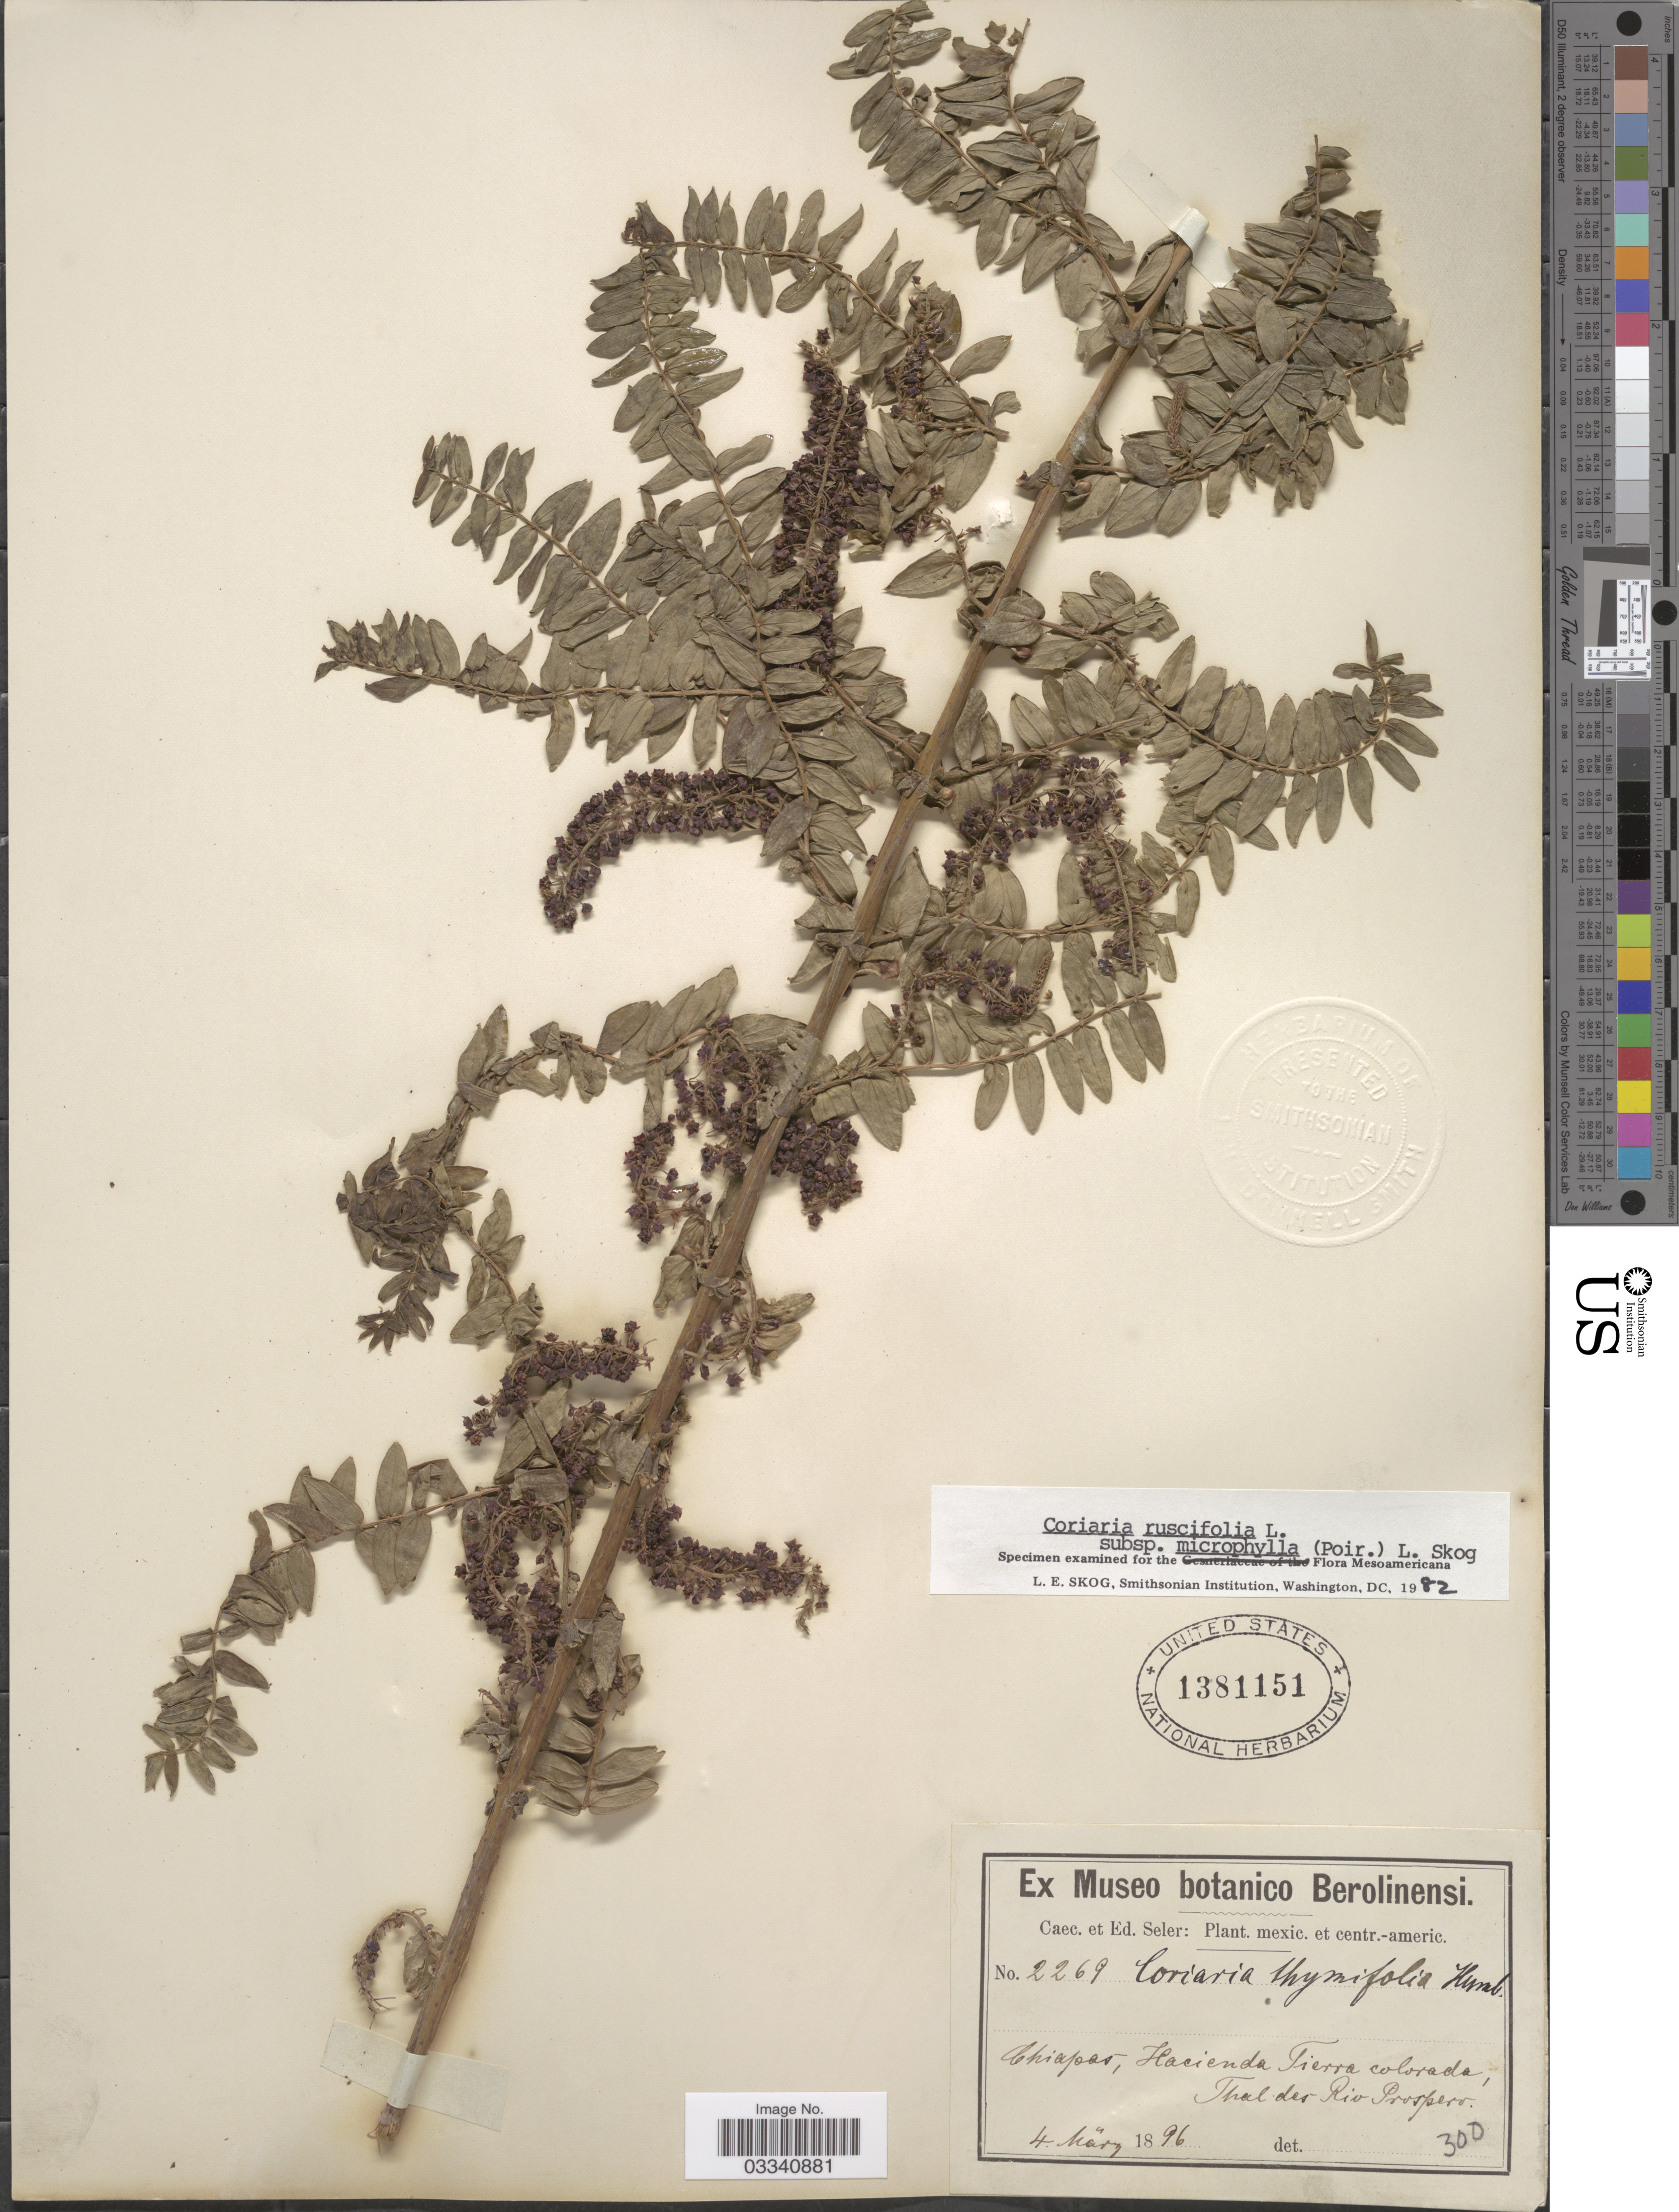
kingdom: Plantae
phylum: Tracheophyta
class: Magnoliopsida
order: Cucurbitales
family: Coriariaceae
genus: Coriaria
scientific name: Coriaria ruscifolia subsp. microphylla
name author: (Poir.) L.E. Skog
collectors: ex Caec. et Ed Seler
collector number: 2269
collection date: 1896-03-04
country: Mexico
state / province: Chiapas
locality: Hacienda Tierra colorada, Thal der Rio Prospero.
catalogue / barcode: US 1381151